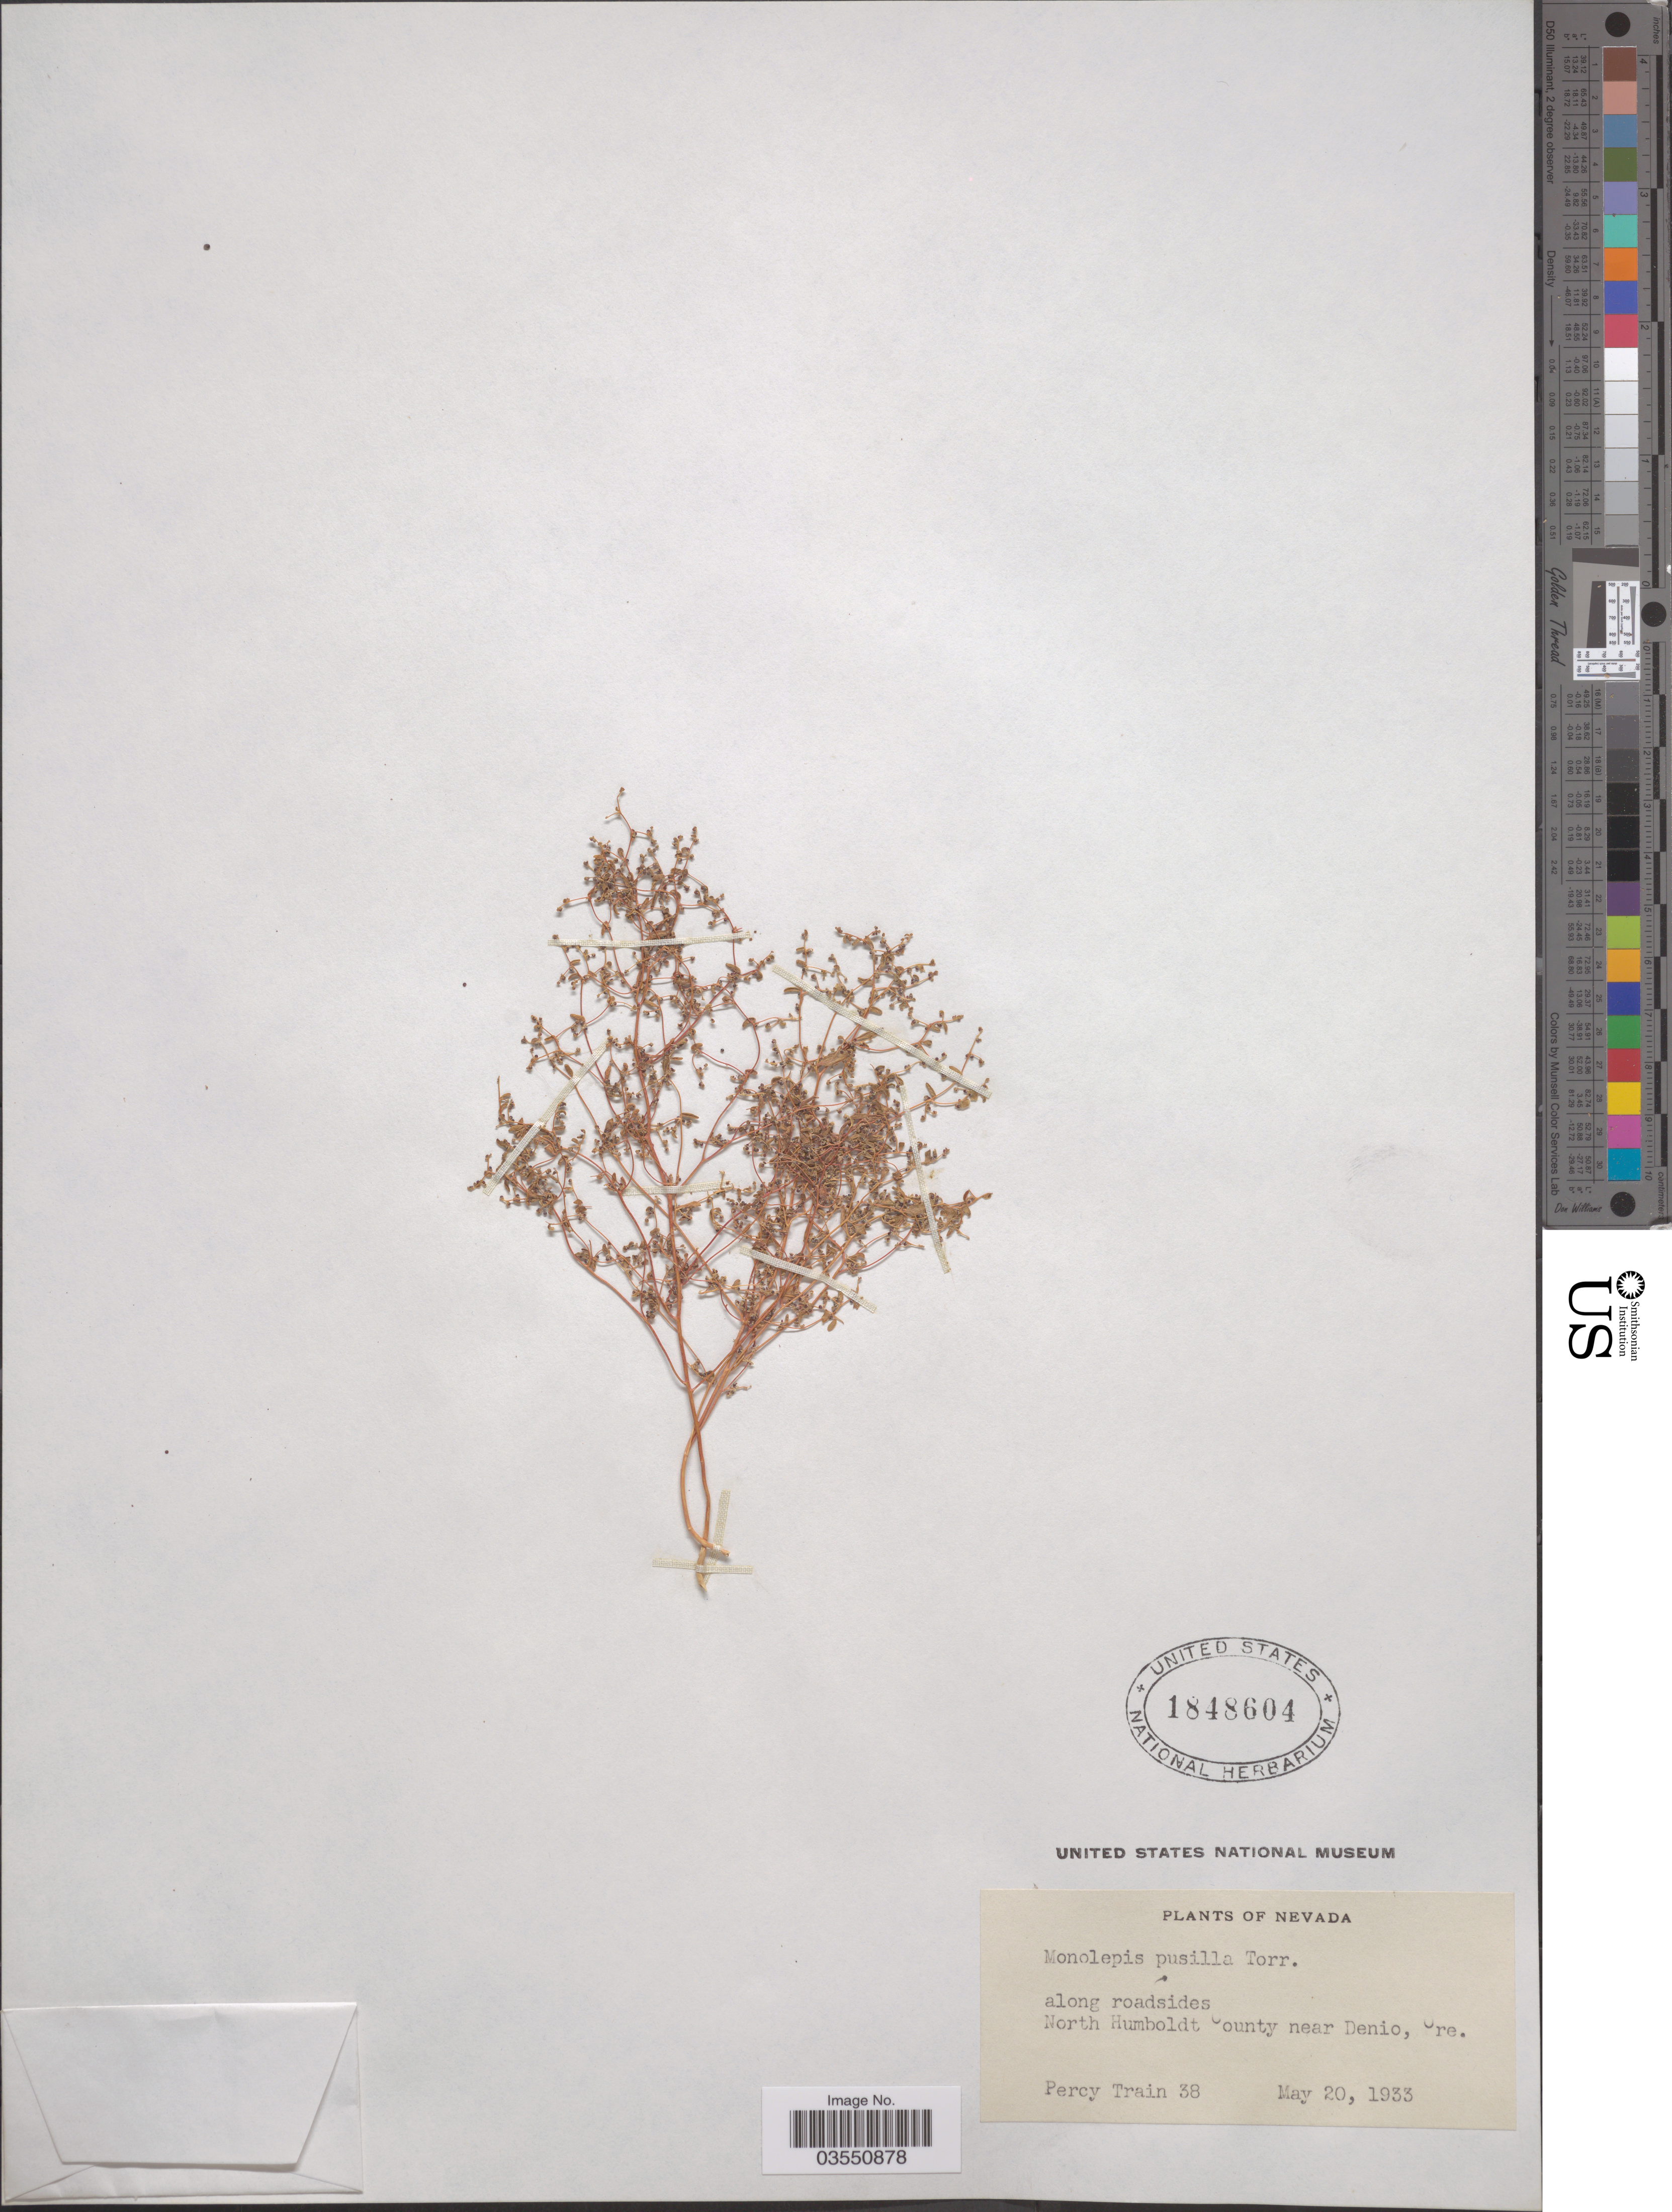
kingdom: Plantae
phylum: Tracheophyta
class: Magnoliopsida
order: Caryophyllales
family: Amaranthaceae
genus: Micromonolepis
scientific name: Micromonolepis pusilla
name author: (Torr. ex S. Watson) Ulbr.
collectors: P. Train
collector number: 38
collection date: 1933-05-20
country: United States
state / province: Nevada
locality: Along roadsides. North Humboldt County near Denio.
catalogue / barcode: US 1848604